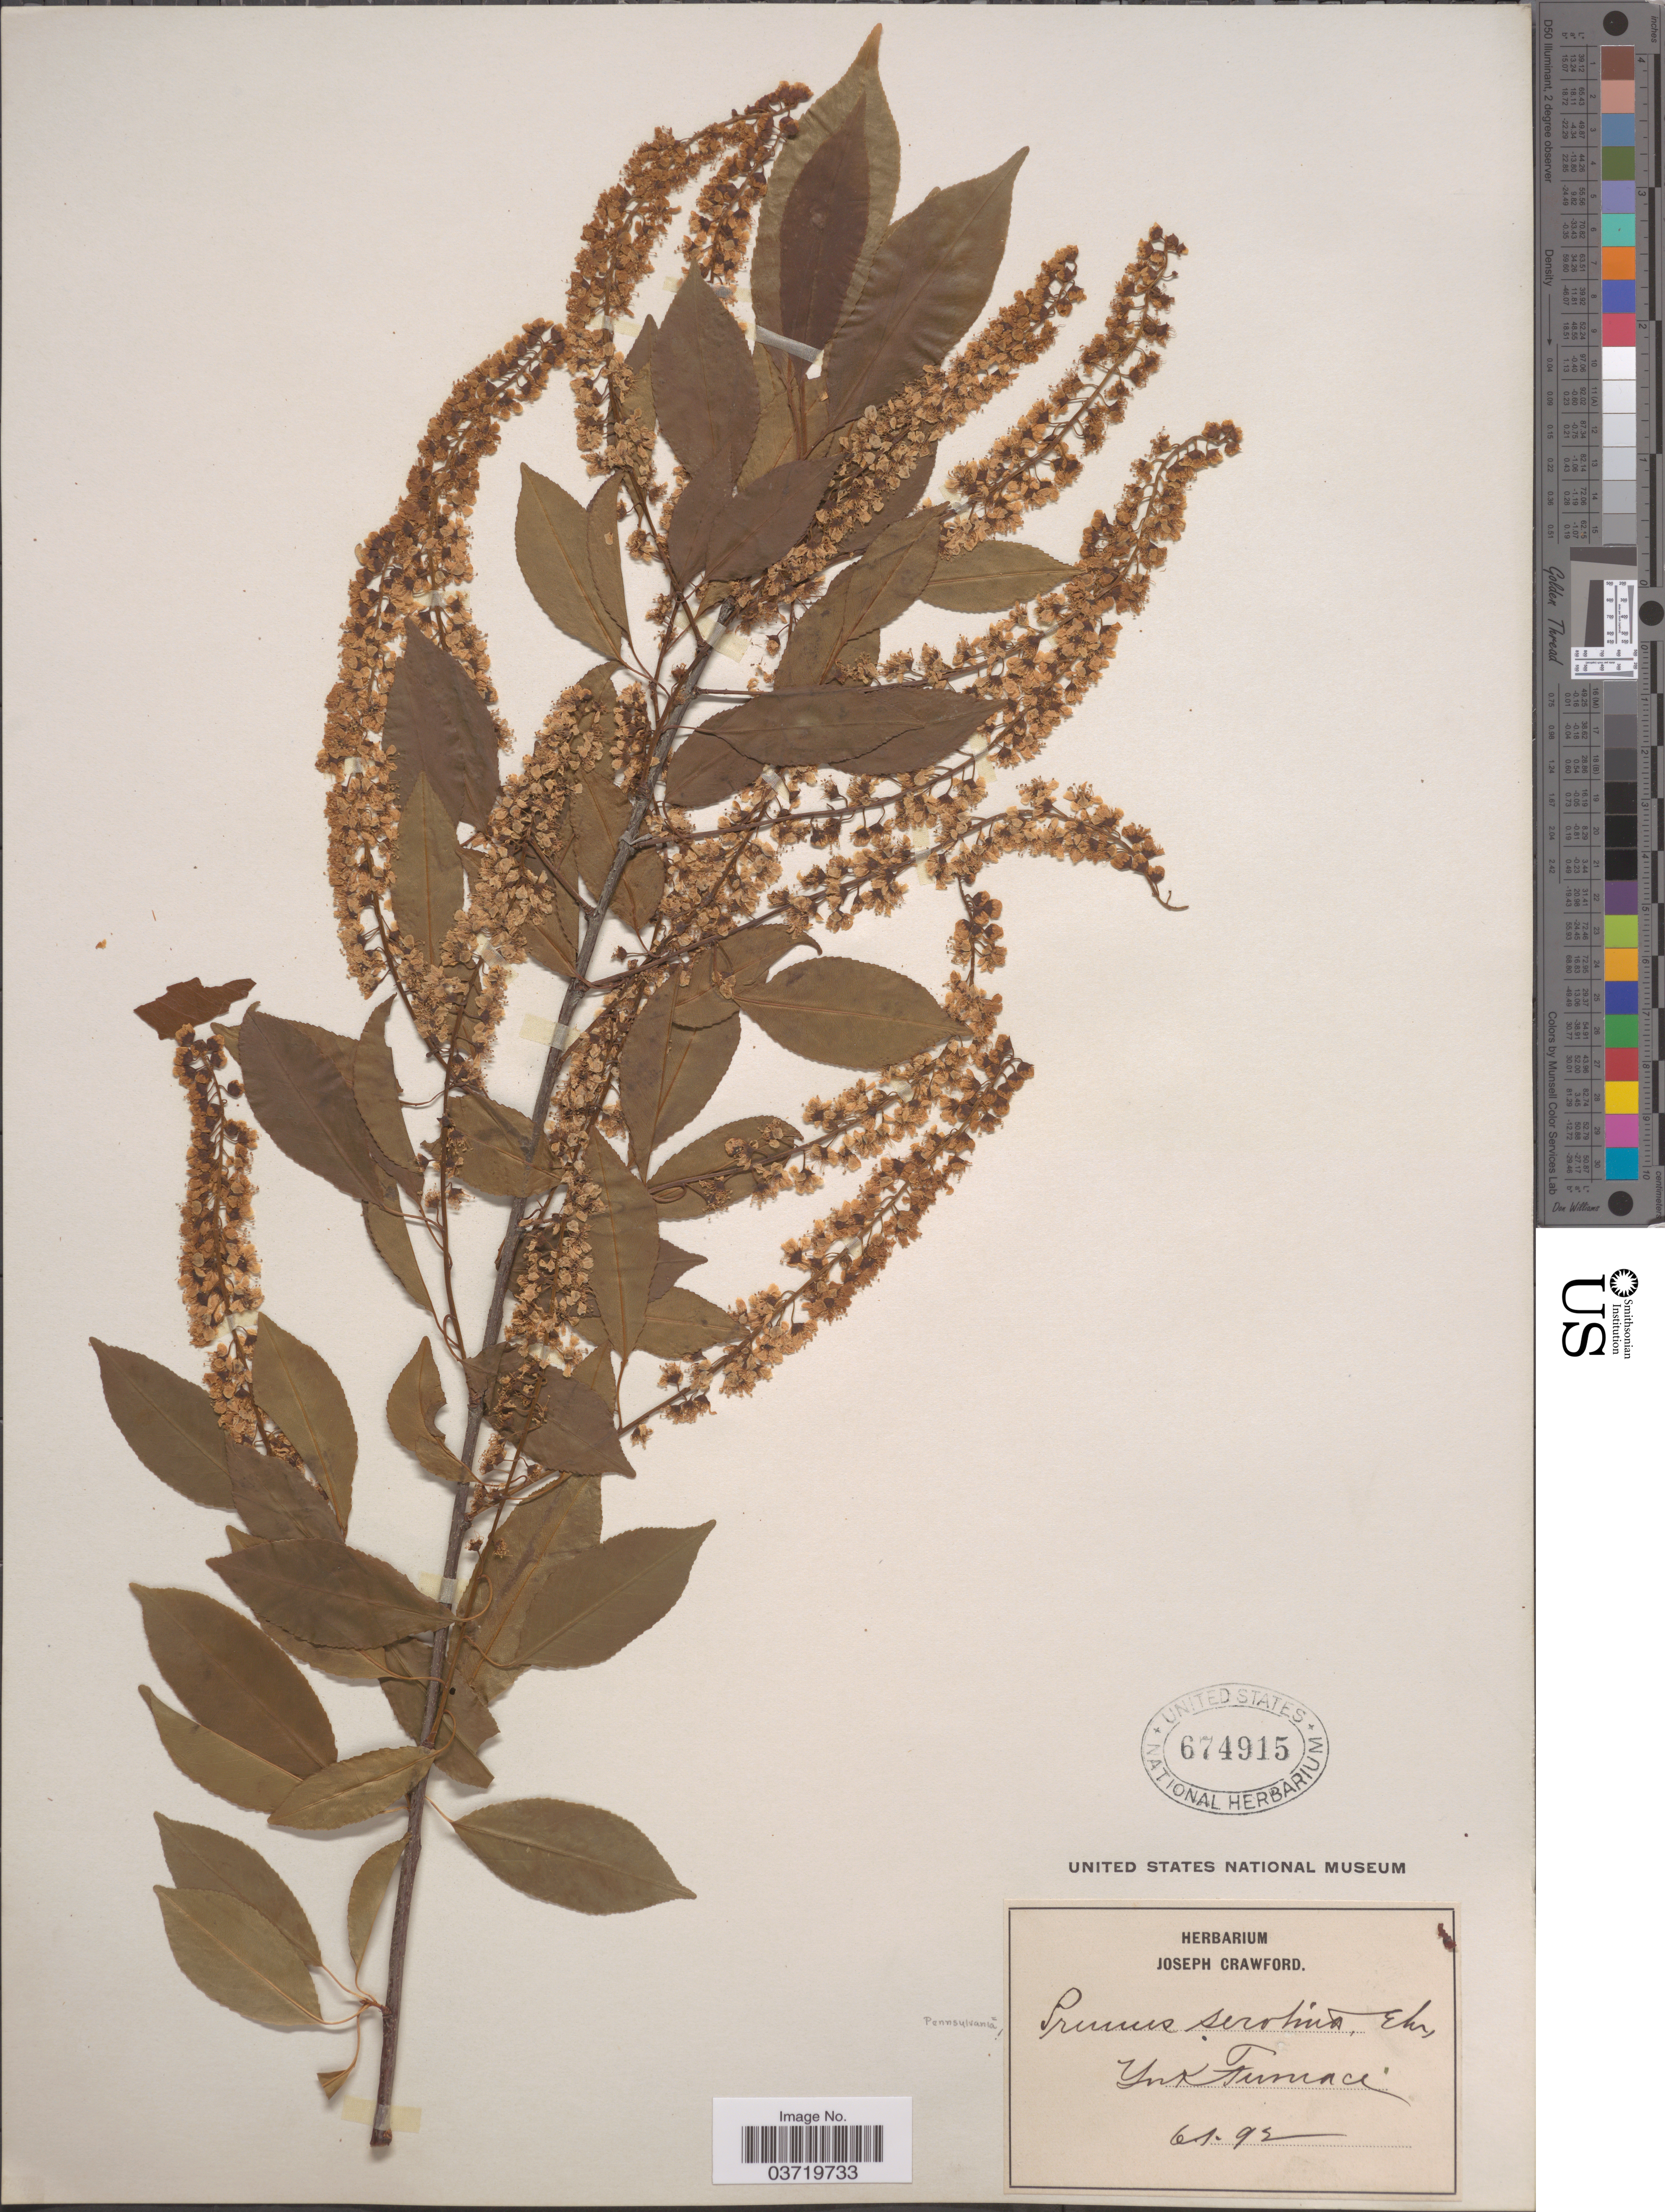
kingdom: Plantae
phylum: Tracheophyta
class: Magnoliopsida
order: Rosales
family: Rosaceae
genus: Prunus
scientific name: Prunus serotina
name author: Ehrh.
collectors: ex herb. Joseph Crawford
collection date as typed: Transcribed d/m/y: 1/6/92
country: United States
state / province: Pennsylvania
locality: York Furnace.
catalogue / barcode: US 674915